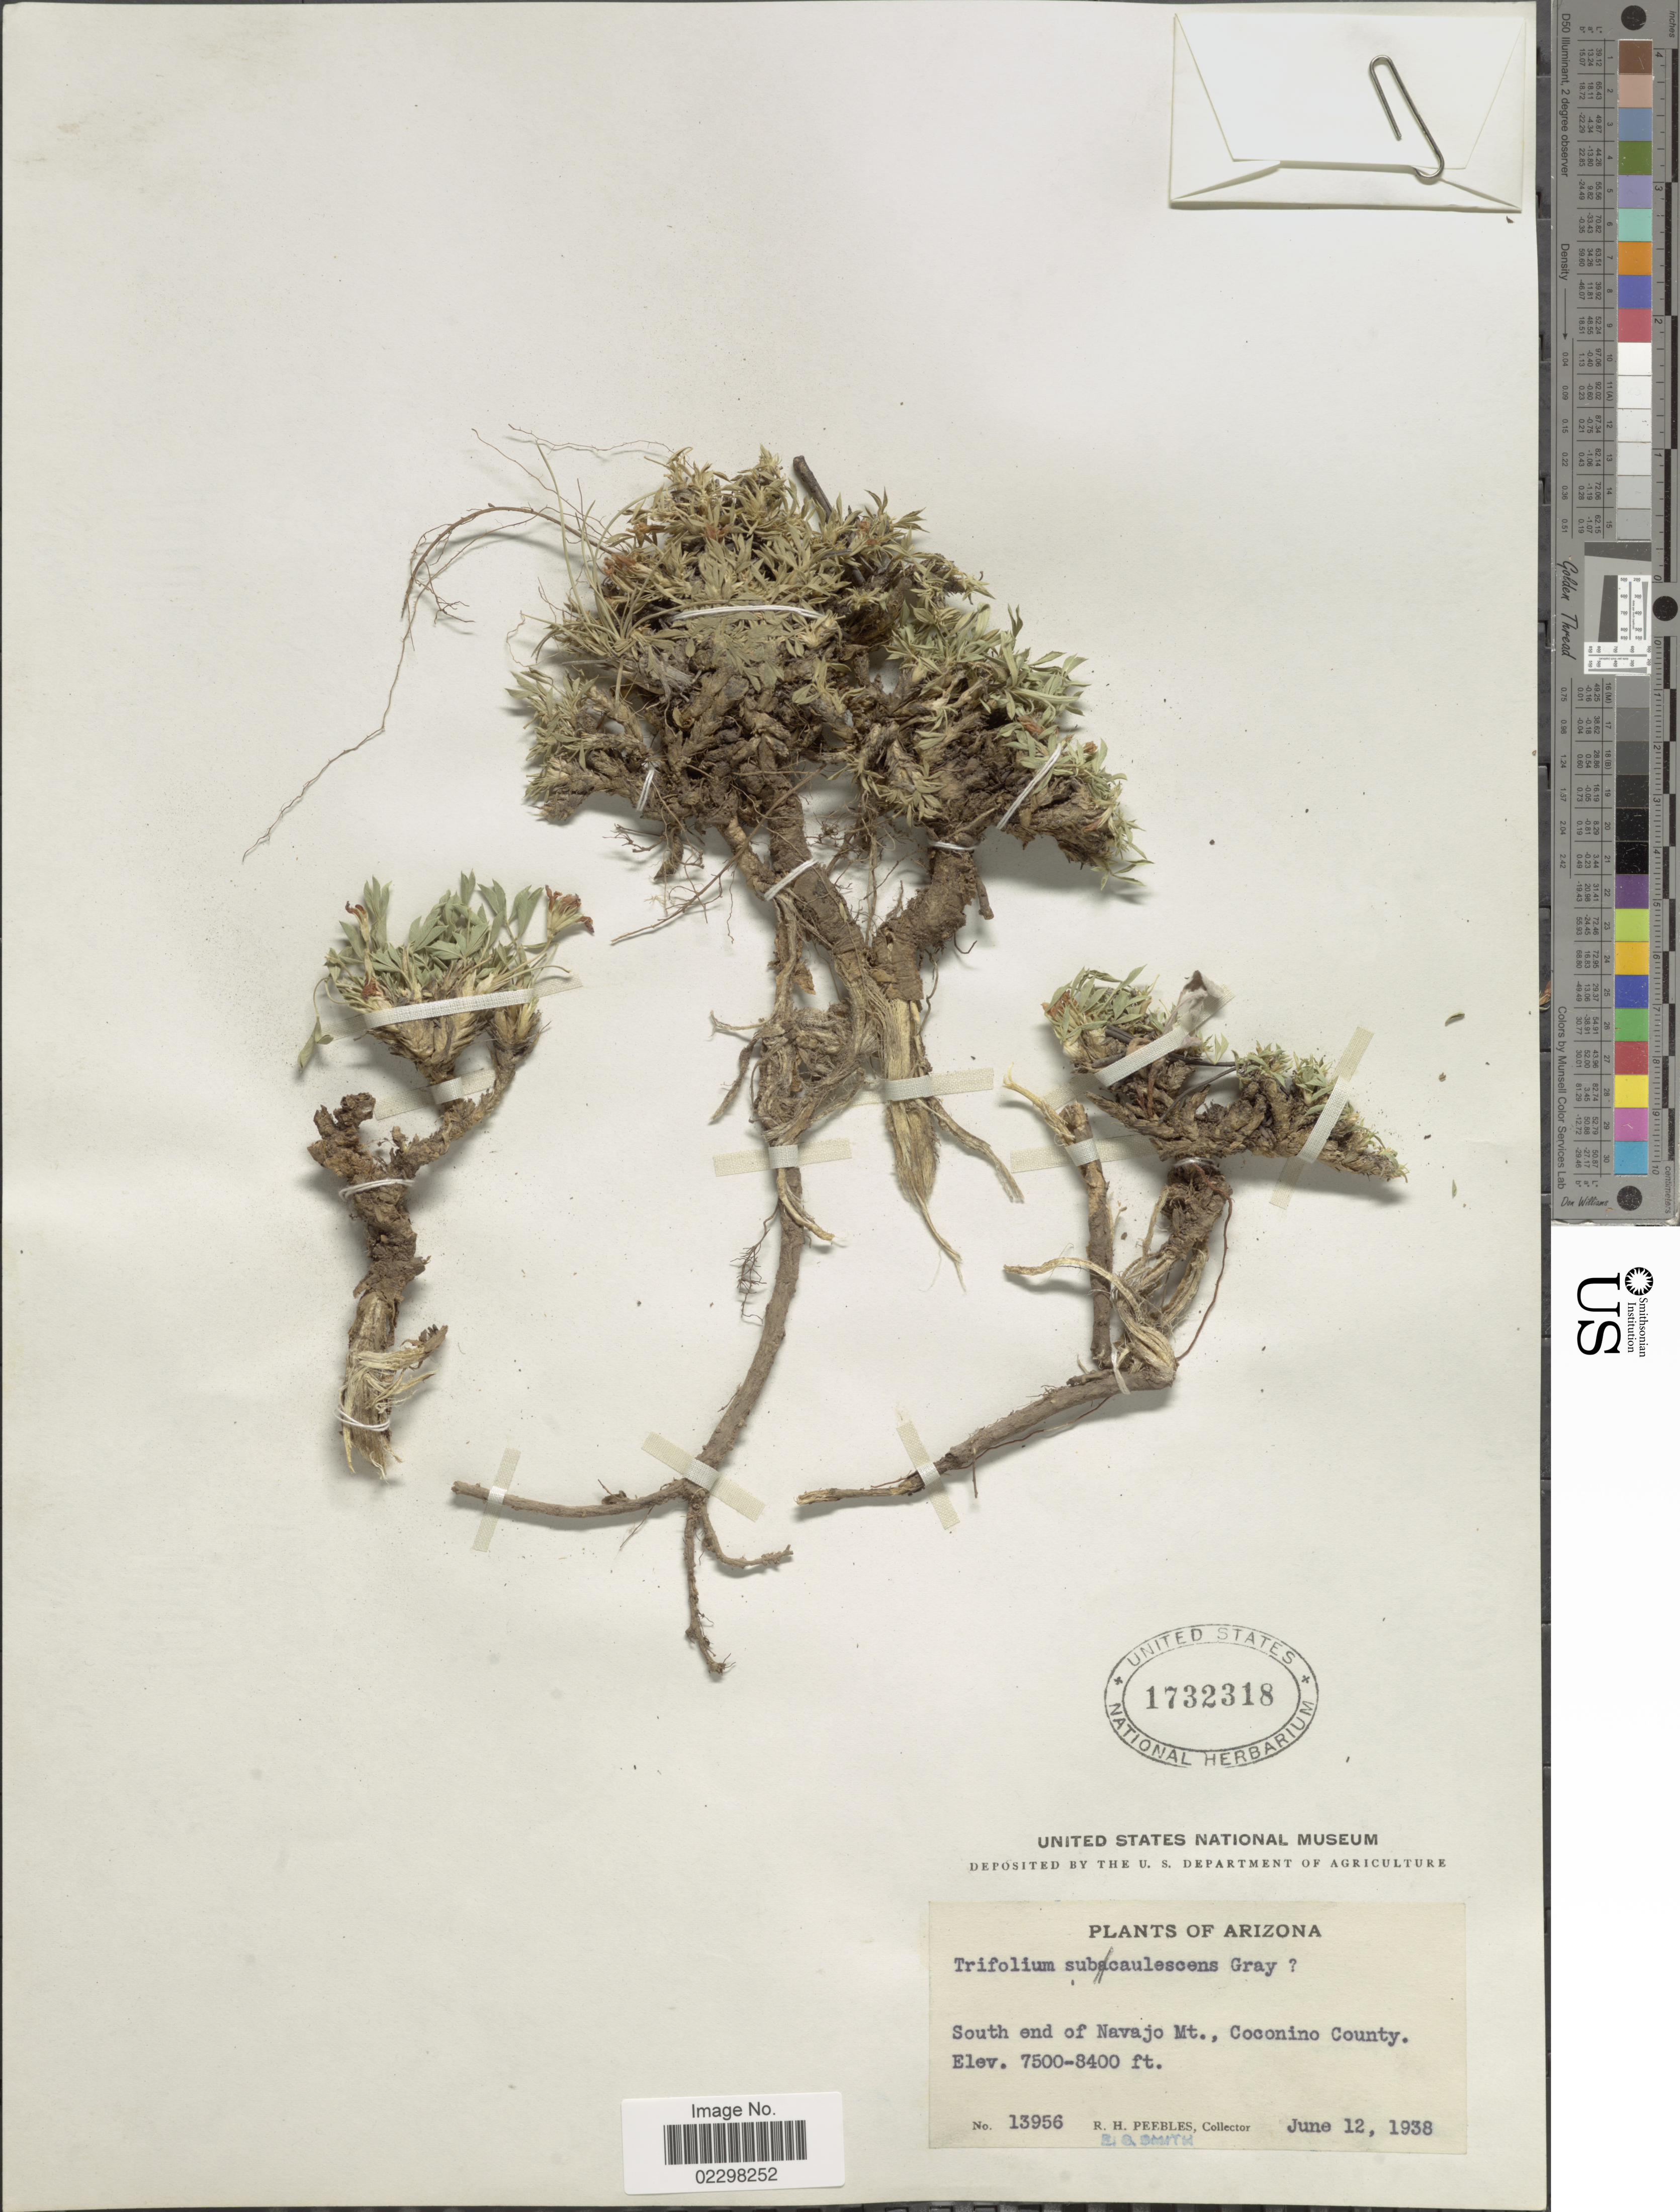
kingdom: Plantae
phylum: Tracheophyta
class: Magnoliopsida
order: Fabales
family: Fabaceae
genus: Trifolium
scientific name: Trifolium subcaulescens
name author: A. Gray in Ives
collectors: R. H. Peebles & E. G. Smith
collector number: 13956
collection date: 1938-06-12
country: United States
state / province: Arizona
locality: South end of Navajo Mt., Coconino County,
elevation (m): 2286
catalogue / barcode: US 1732318